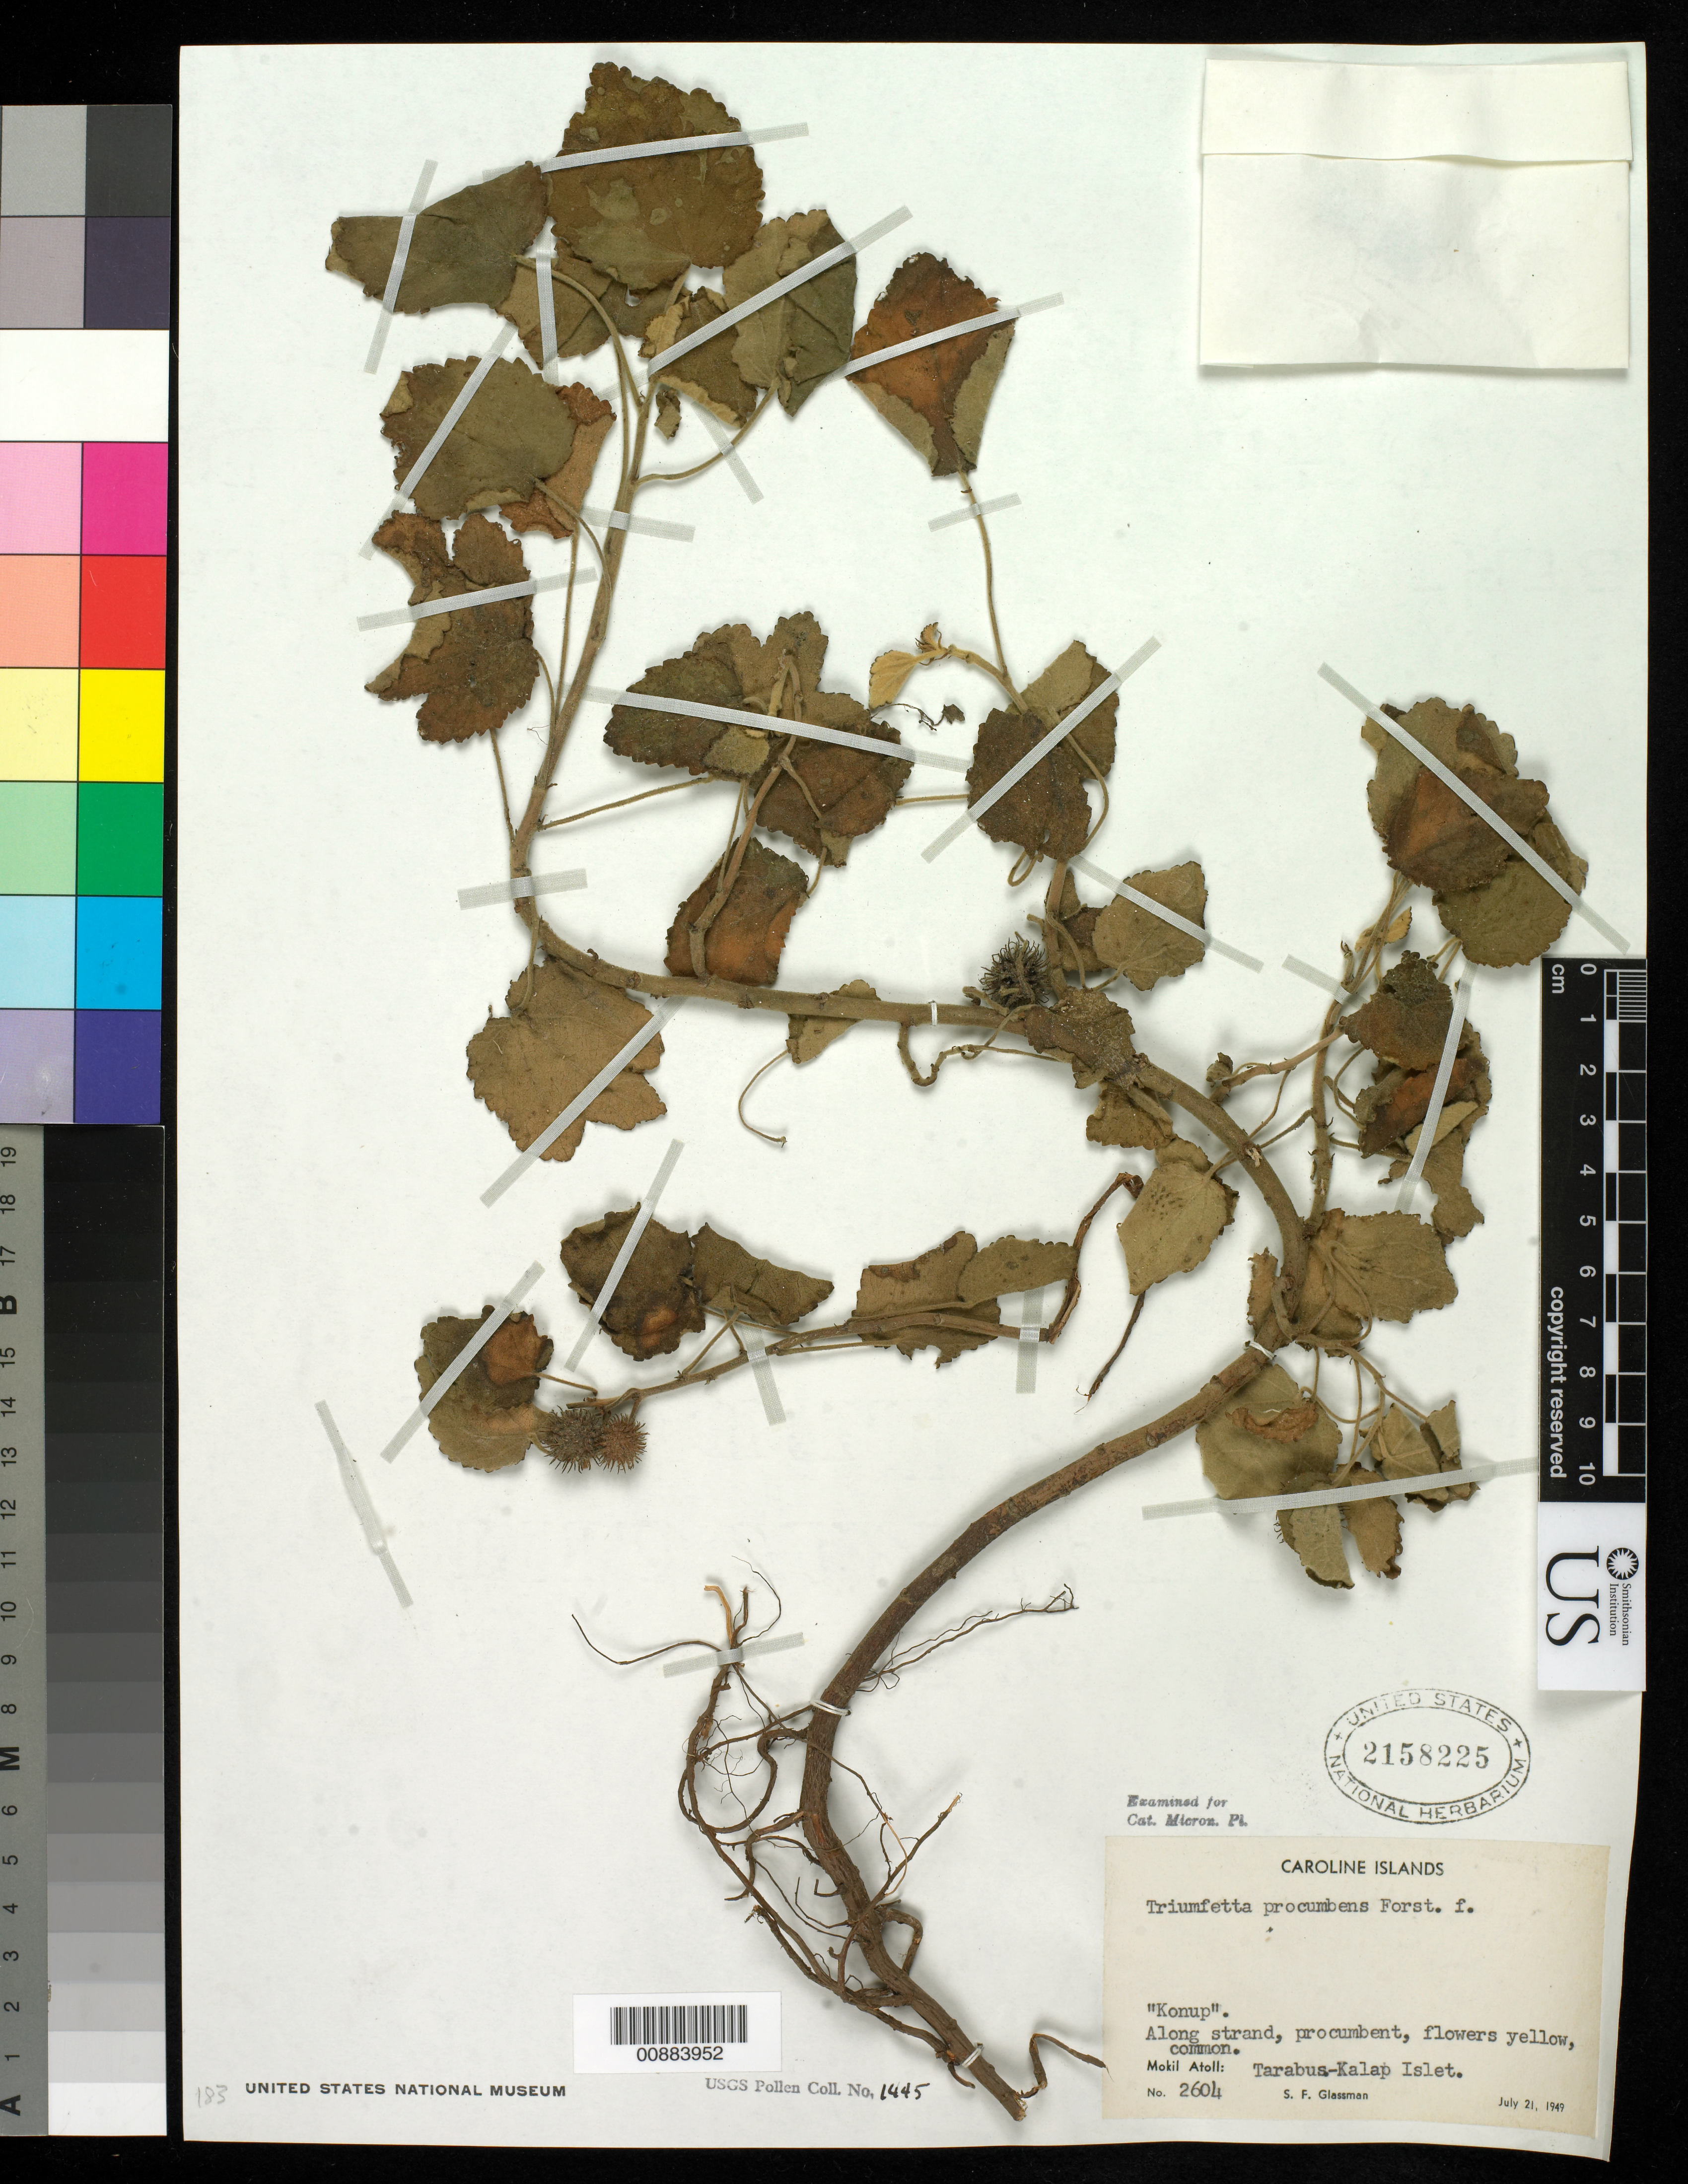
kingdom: Plantae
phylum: Tracheophyta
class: Magnoliopsida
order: Malvales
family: Malvaceae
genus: Triumfetta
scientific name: Triumfetta procumbens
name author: G. Forst.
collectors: S. F. Glassman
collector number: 2604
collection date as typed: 21 Jul 1949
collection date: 1949-07-21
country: Micronesia, Federated States of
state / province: Pohnpei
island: Mwokil (Mokil) Atoll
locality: Kalap Islet, Tarabus, Mokil Atoll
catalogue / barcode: US 2158225